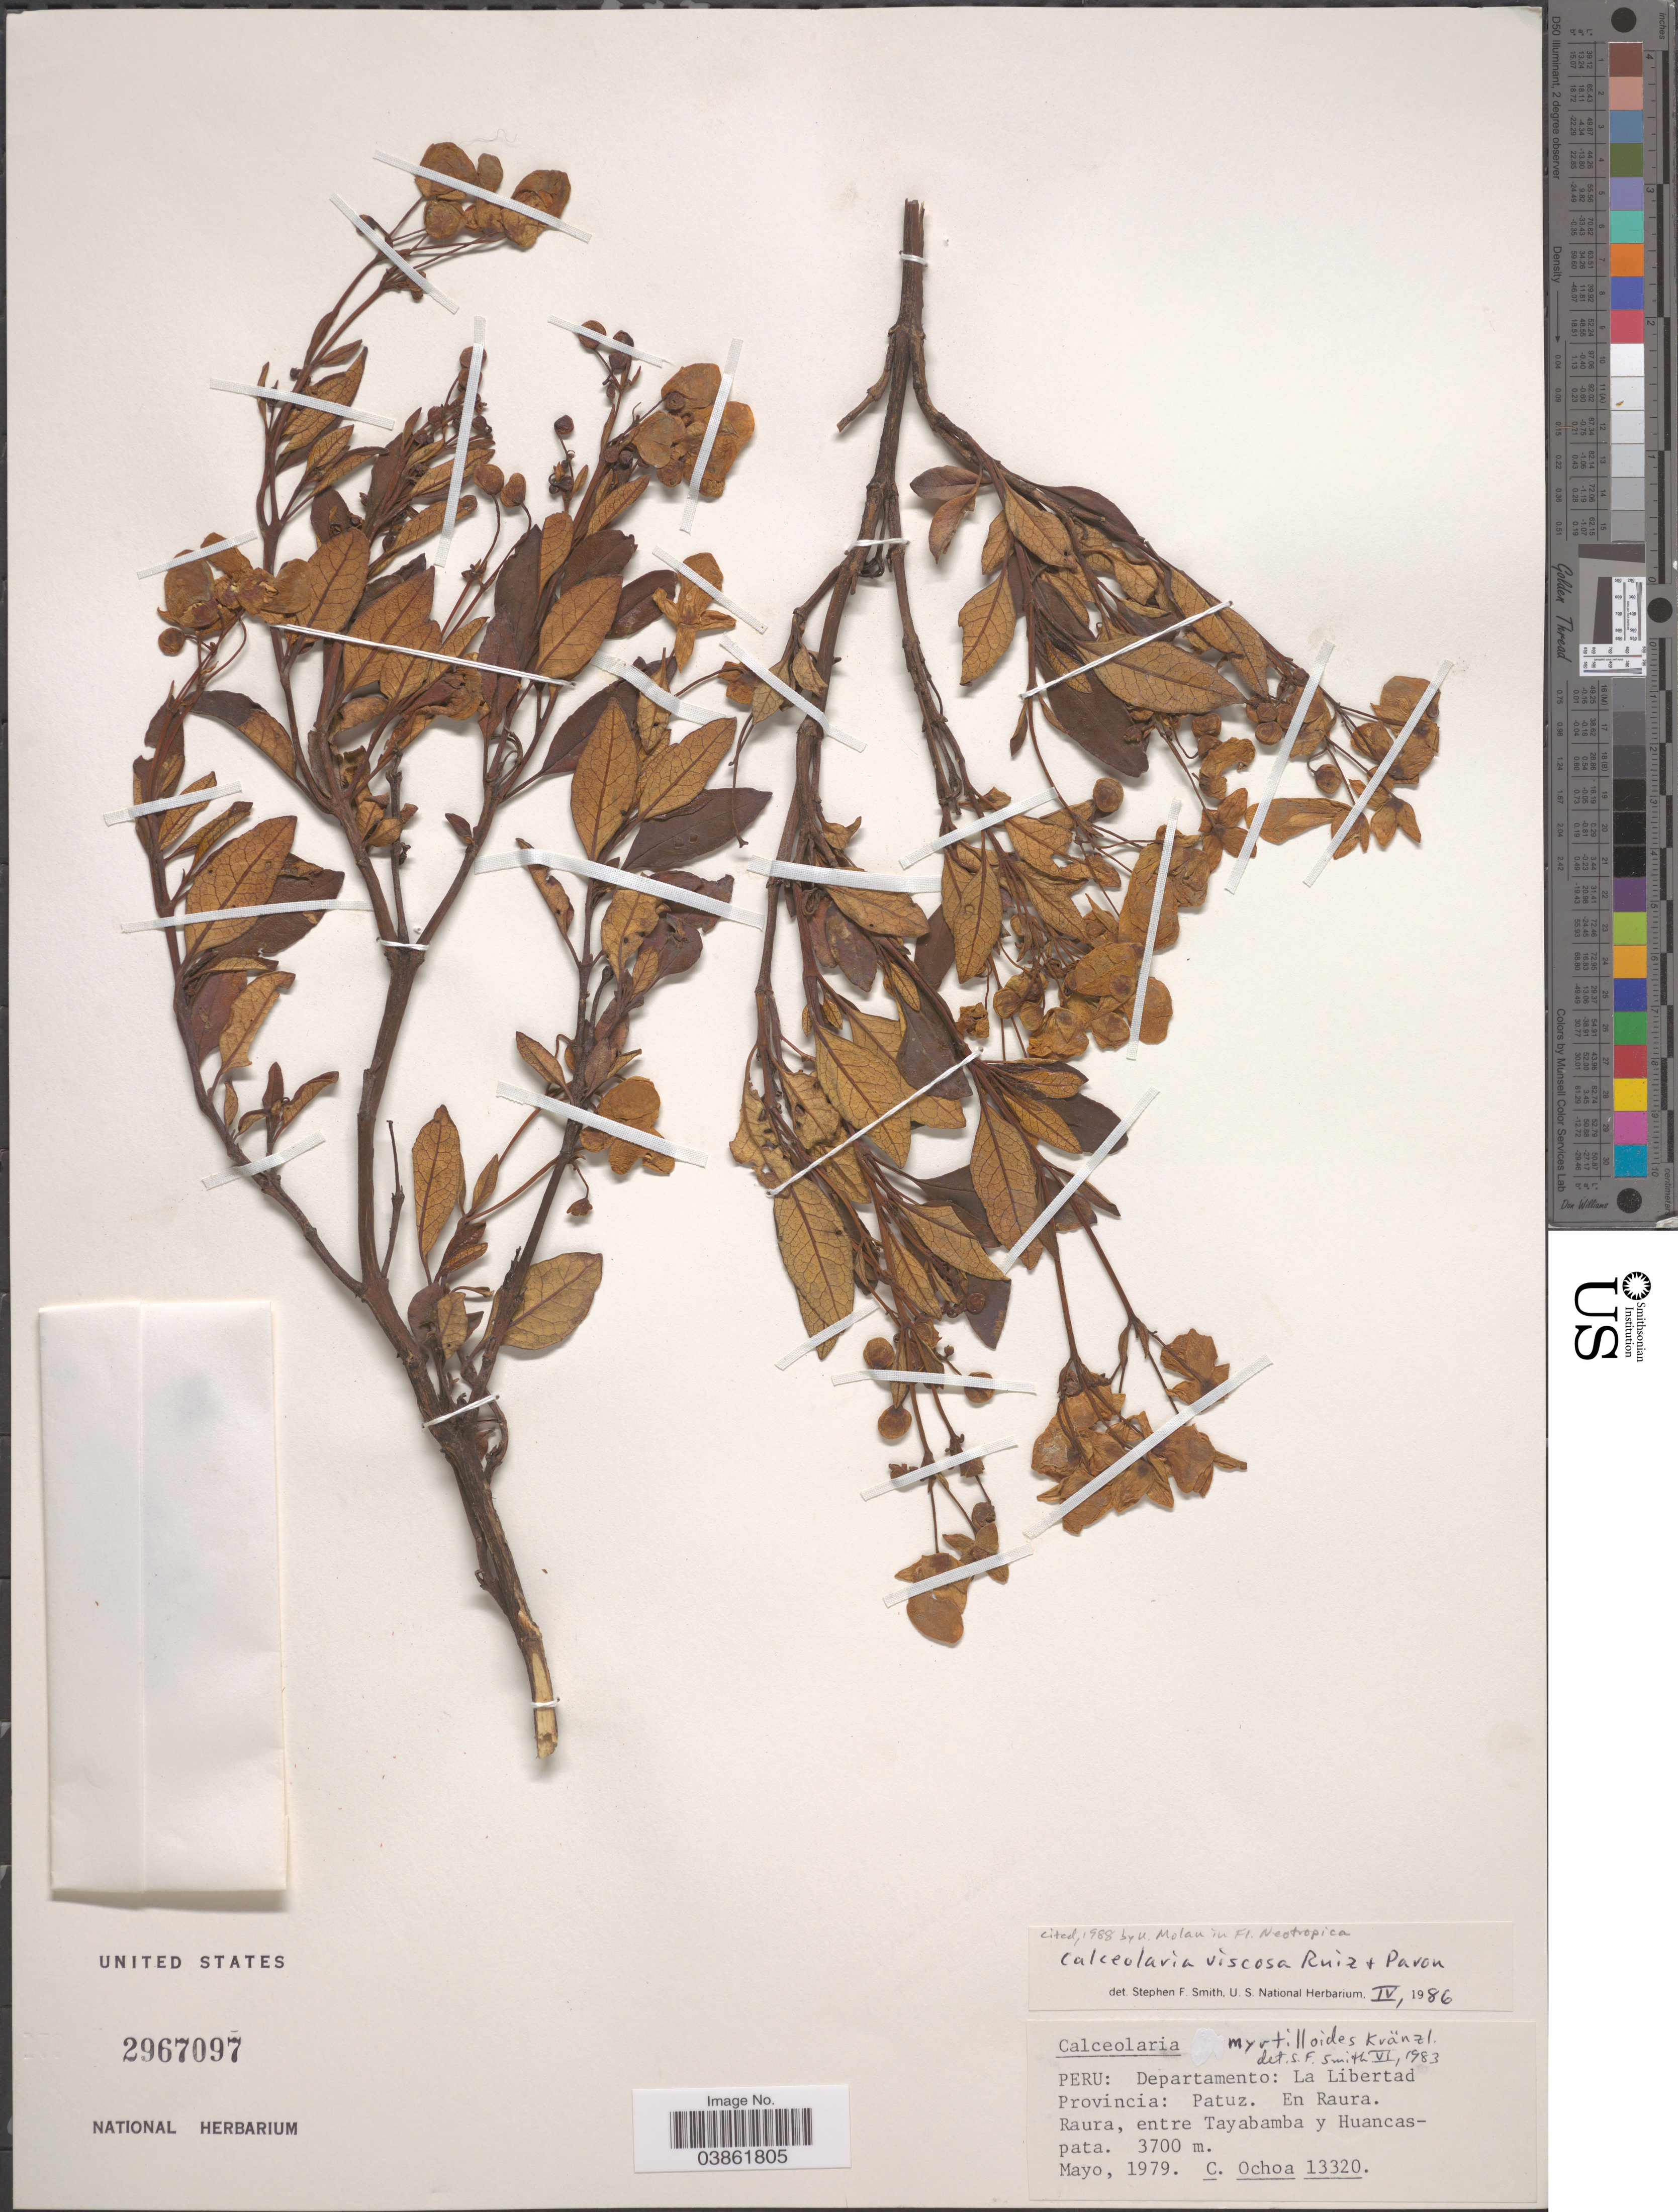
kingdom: Plantae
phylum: Tracheophyta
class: Magnoliopsida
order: Lamiales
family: Calceolariaceae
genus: Calceolaria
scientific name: Calceolaria viscosa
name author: Ruiz & Pav.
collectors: C. Ochoa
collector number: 13320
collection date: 1979-05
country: Peru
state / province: La Libertad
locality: Departamento: La Libertad. Provincia: Patuz. En Raura. Raura, entre Tayabamba y Huancaspata.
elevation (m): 3700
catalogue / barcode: US 2967097